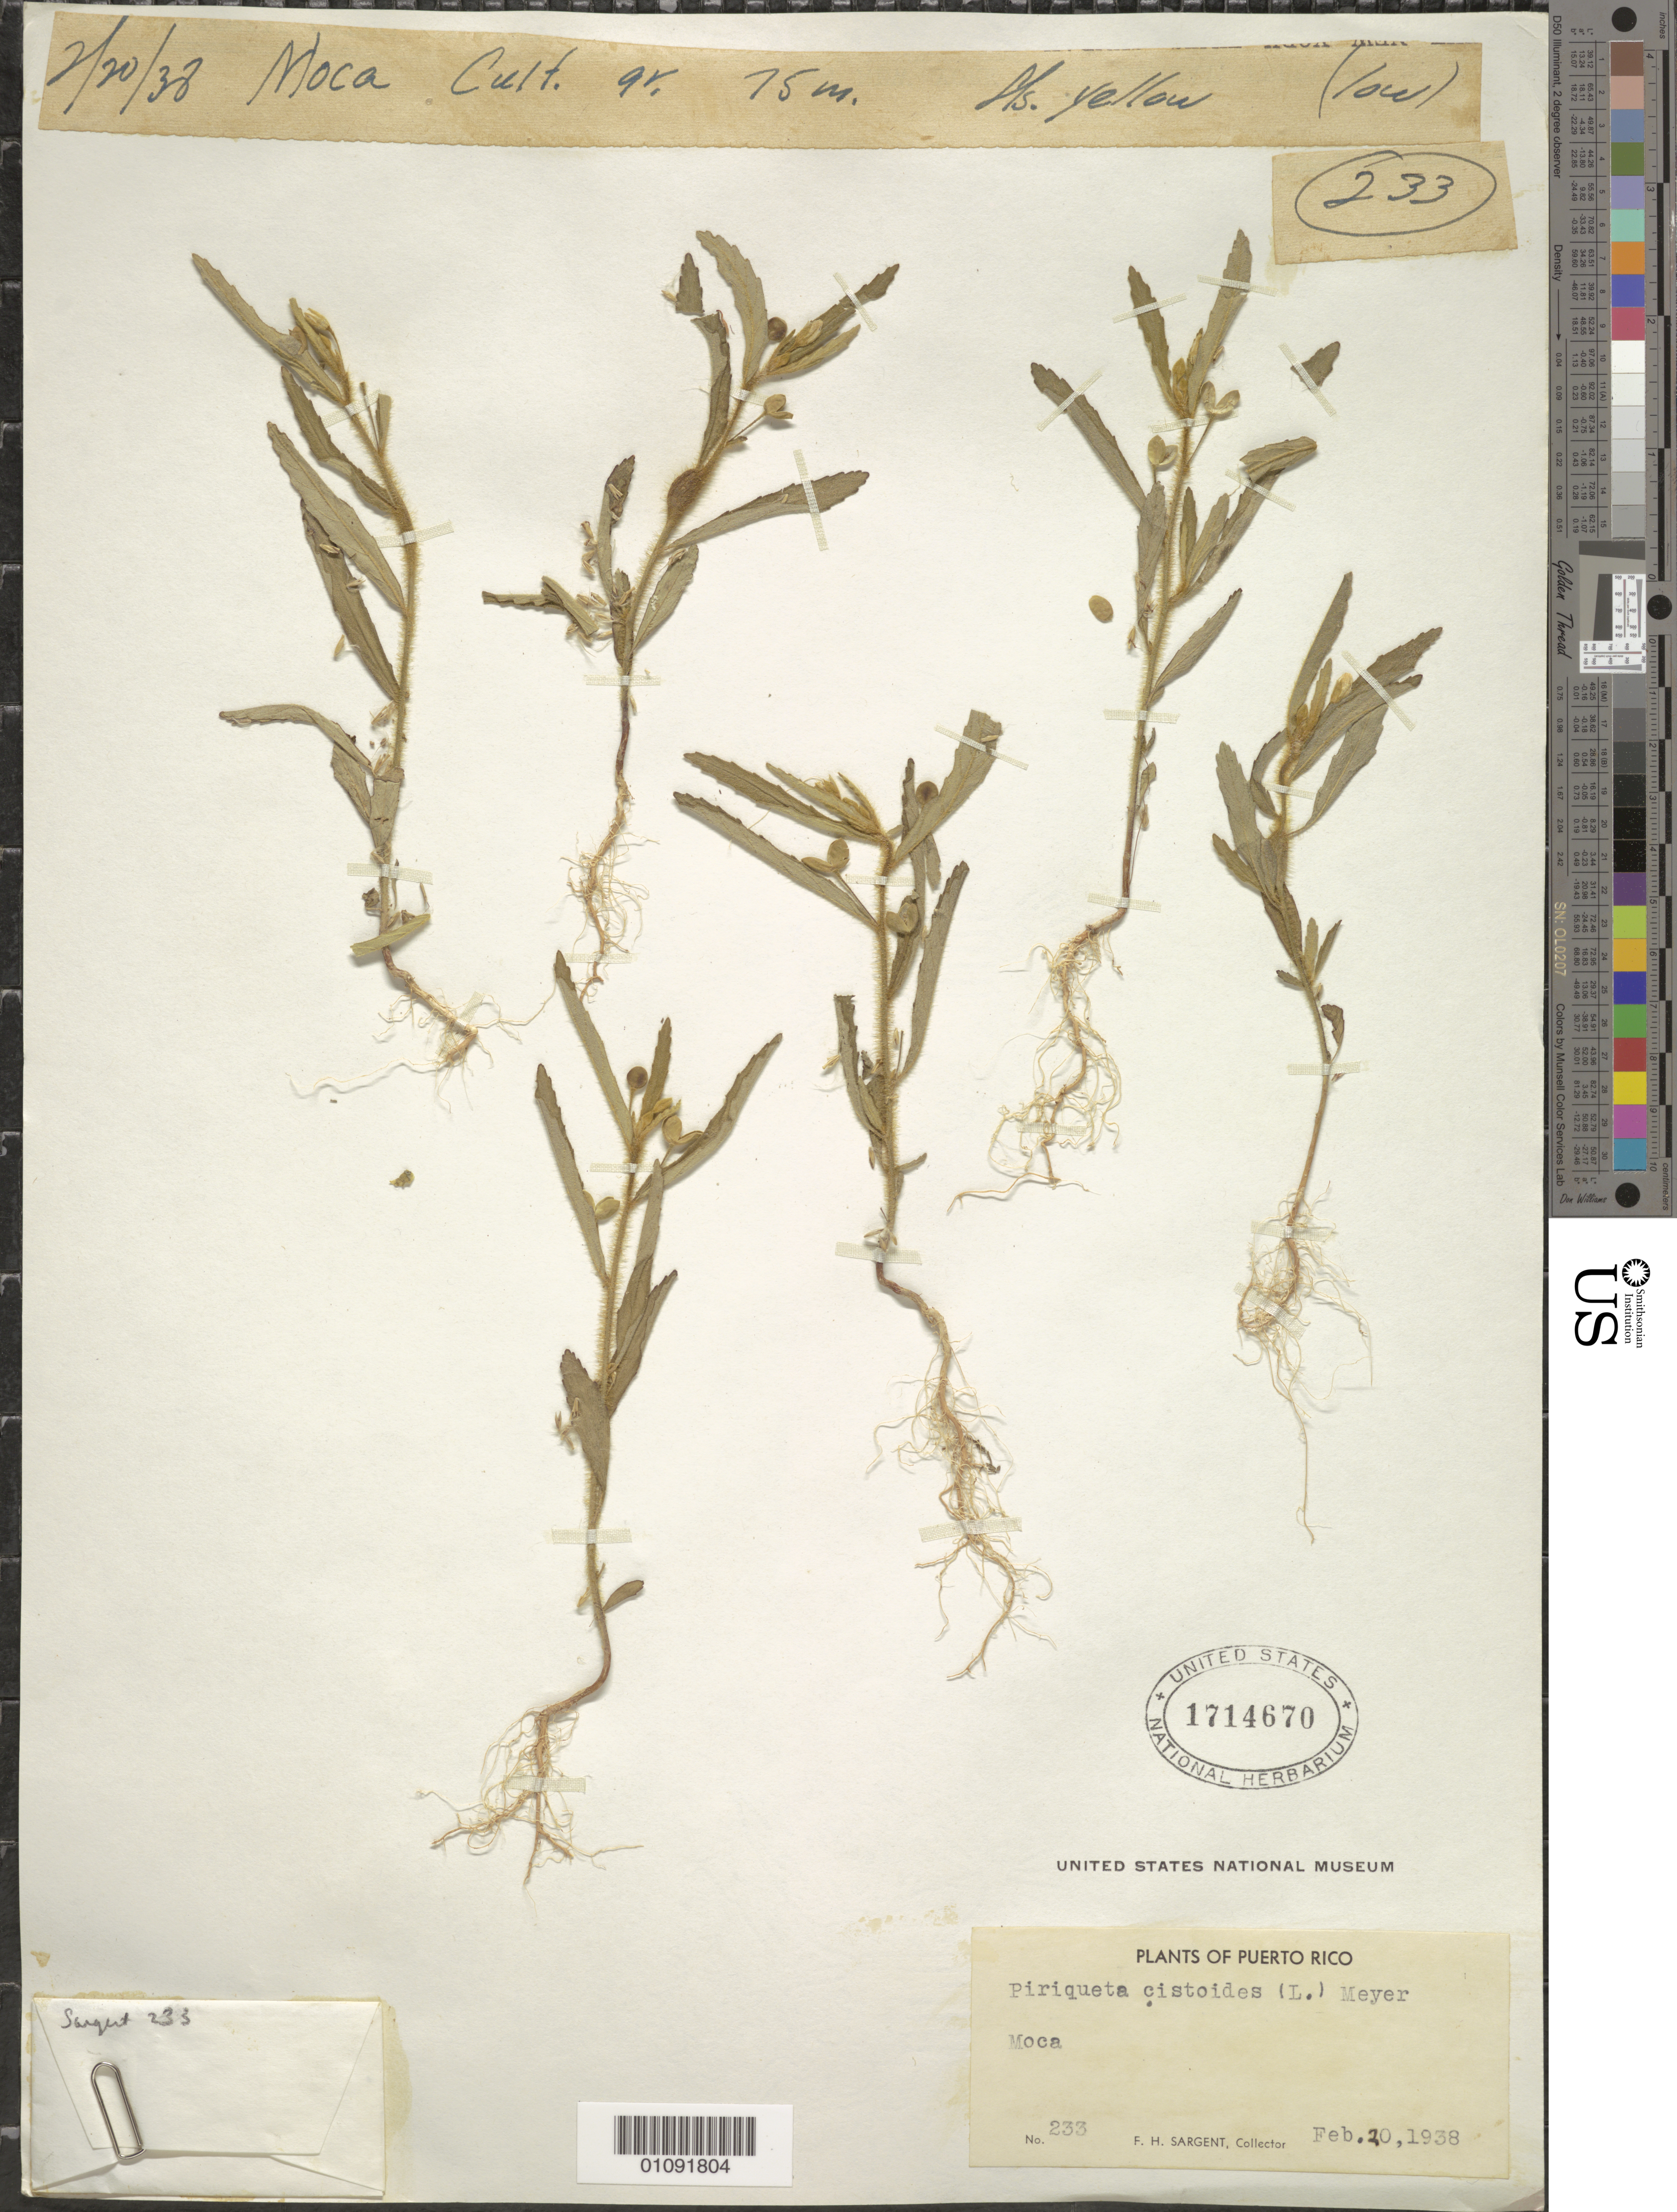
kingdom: Plantae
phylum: Tracheophyta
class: Magnoliopsida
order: Malpighiales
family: Turneraceae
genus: Piriqueta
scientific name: Piriqueta cistoides subsp. cistoides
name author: (L.) Griseb.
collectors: F. H. Sargent, F. L. Stevens & W. Hess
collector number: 233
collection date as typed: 20 Feb 1938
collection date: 1938-02-20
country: Puerto Rico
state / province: Moca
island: Puerto Rico I.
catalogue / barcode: US 1714670